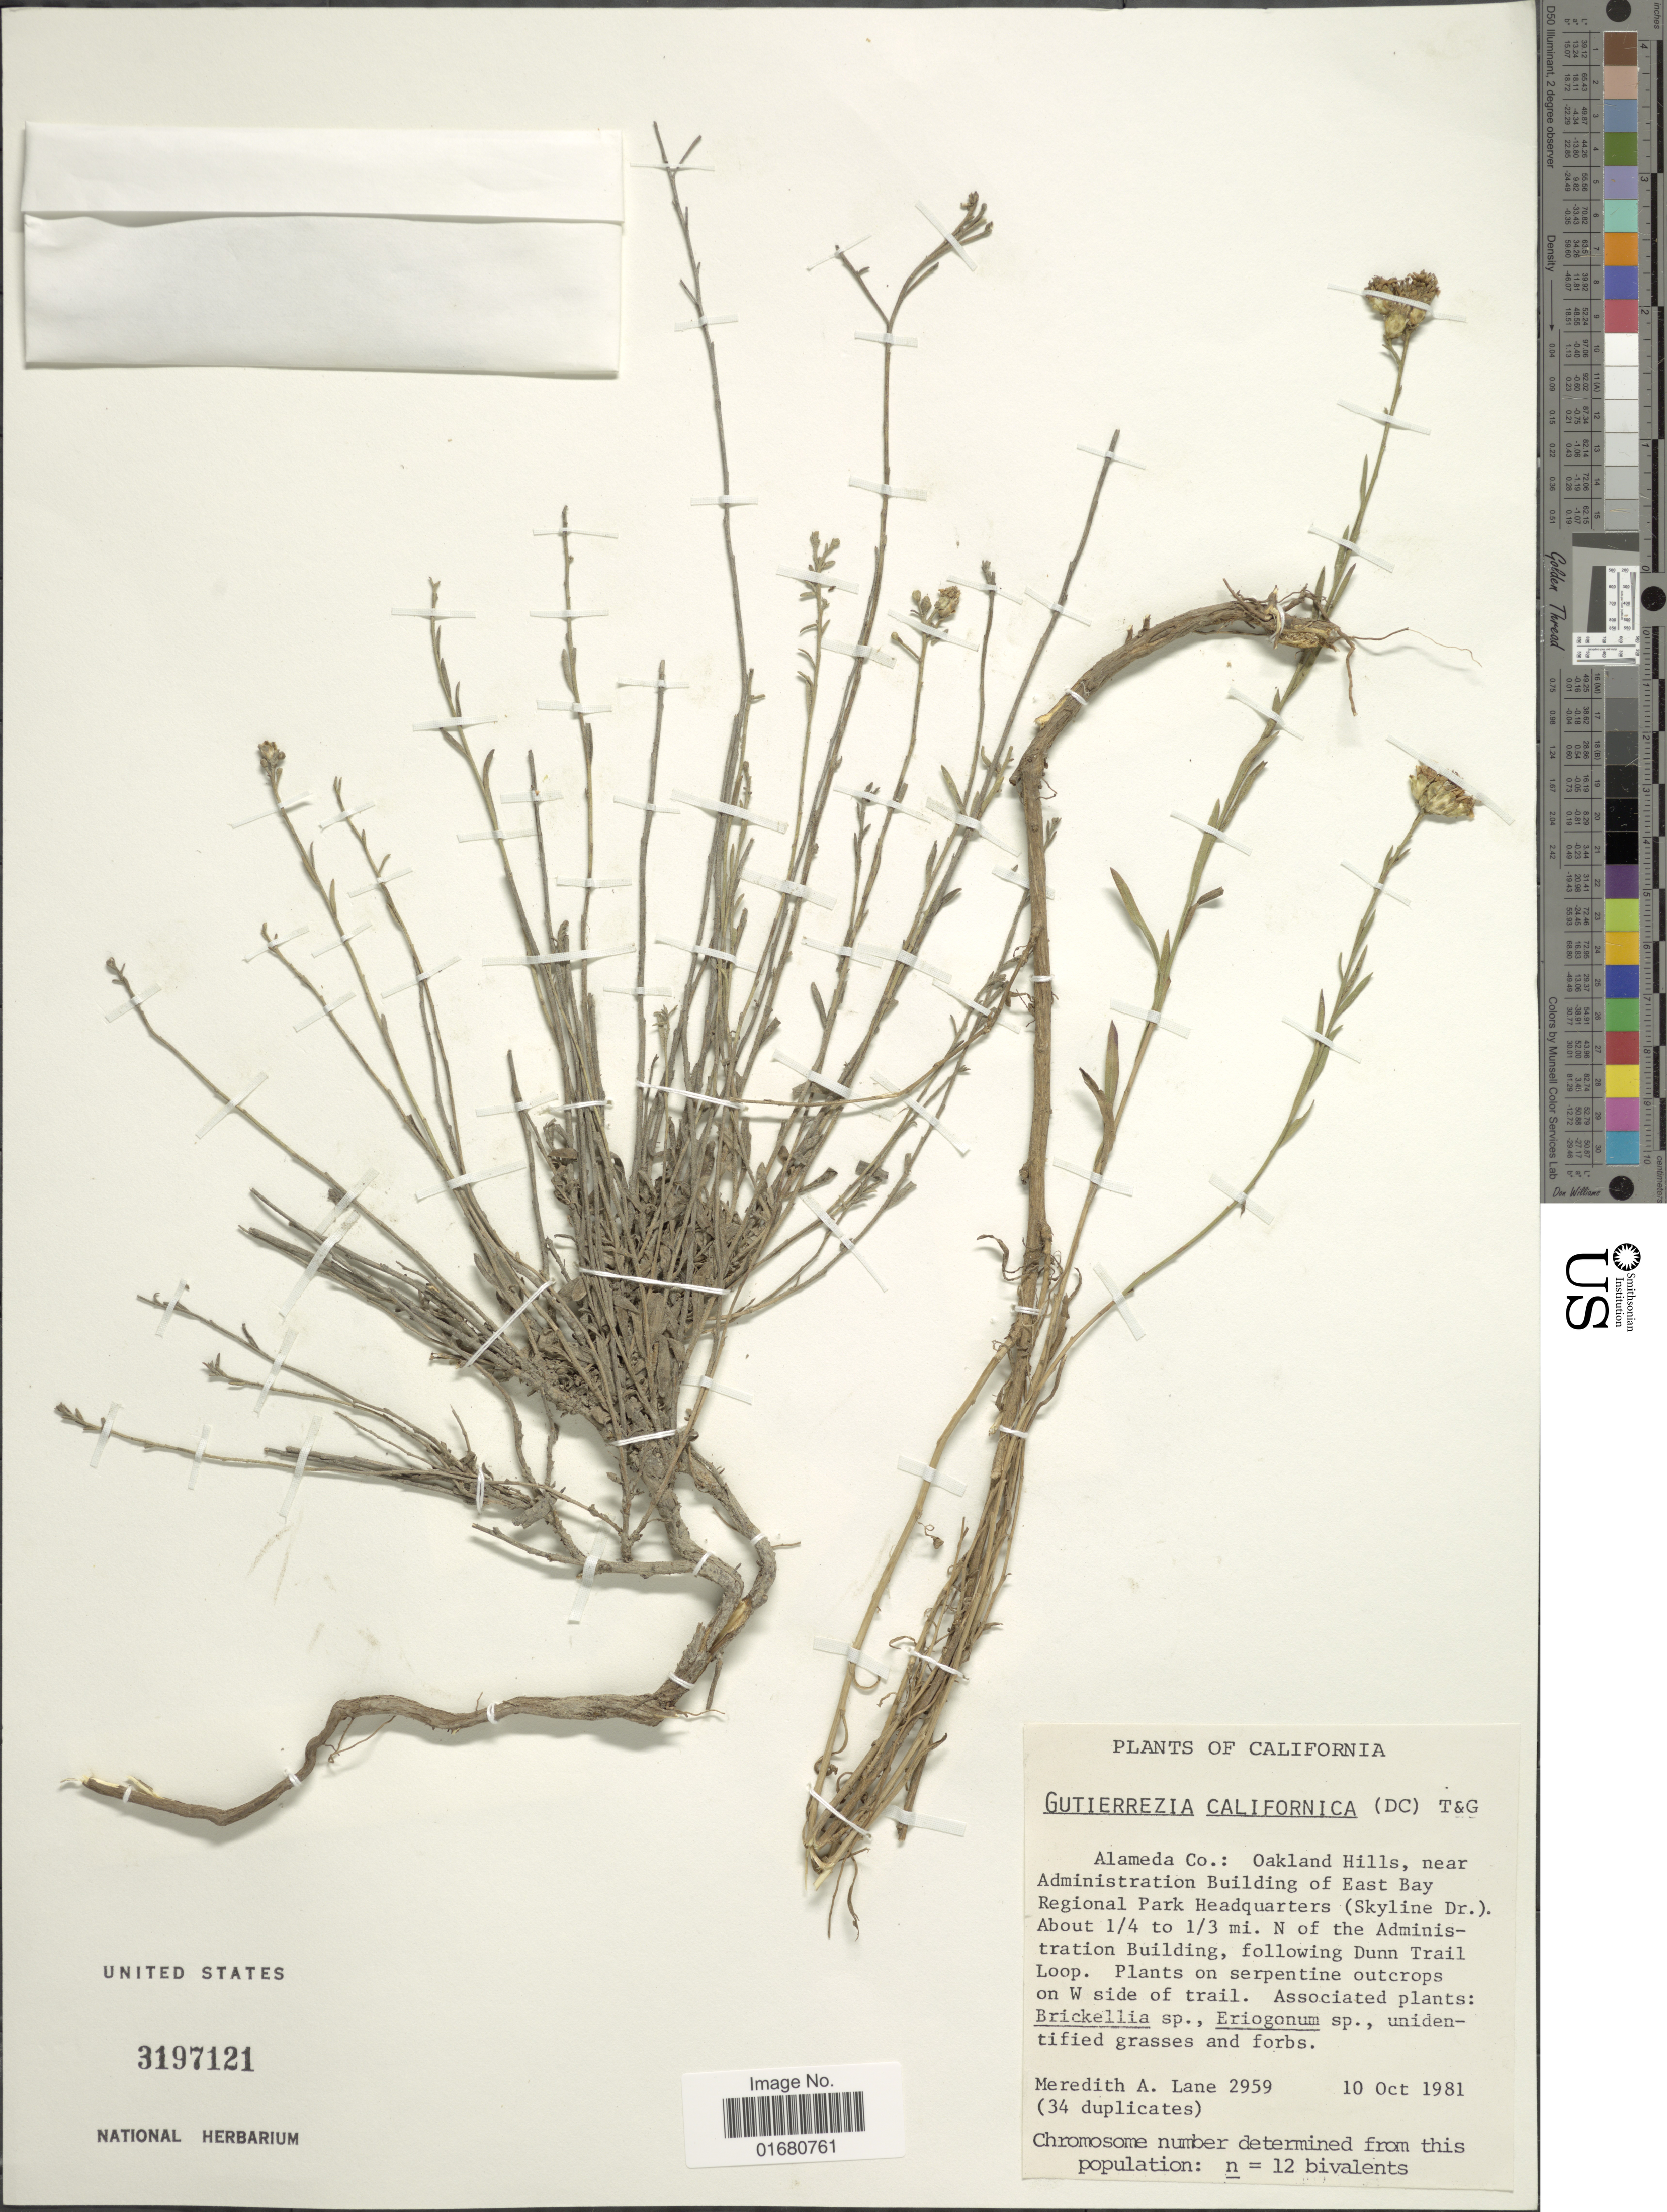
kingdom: Plantae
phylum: Tracheophyta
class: Magnoliopsida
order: Asterales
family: Asteraceae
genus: Gutierrezia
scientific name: Gutierrezia californica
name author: Torr. & A. Gray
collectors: M. A. Lane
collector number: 2959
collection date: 1981-10-10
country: United States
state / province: California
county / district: Alameda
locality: Alameda Co.: Oakland Hills, near Administration Building of East Bay Regional Park Headquarters (Skyline Dr.), About ¼ to 1/3 [unsure placement] mi. N of the Aministration Buildings, following Dunn Trail Loop, Plants on serpentine outcrops on W side of trail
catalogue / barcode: US 3197121